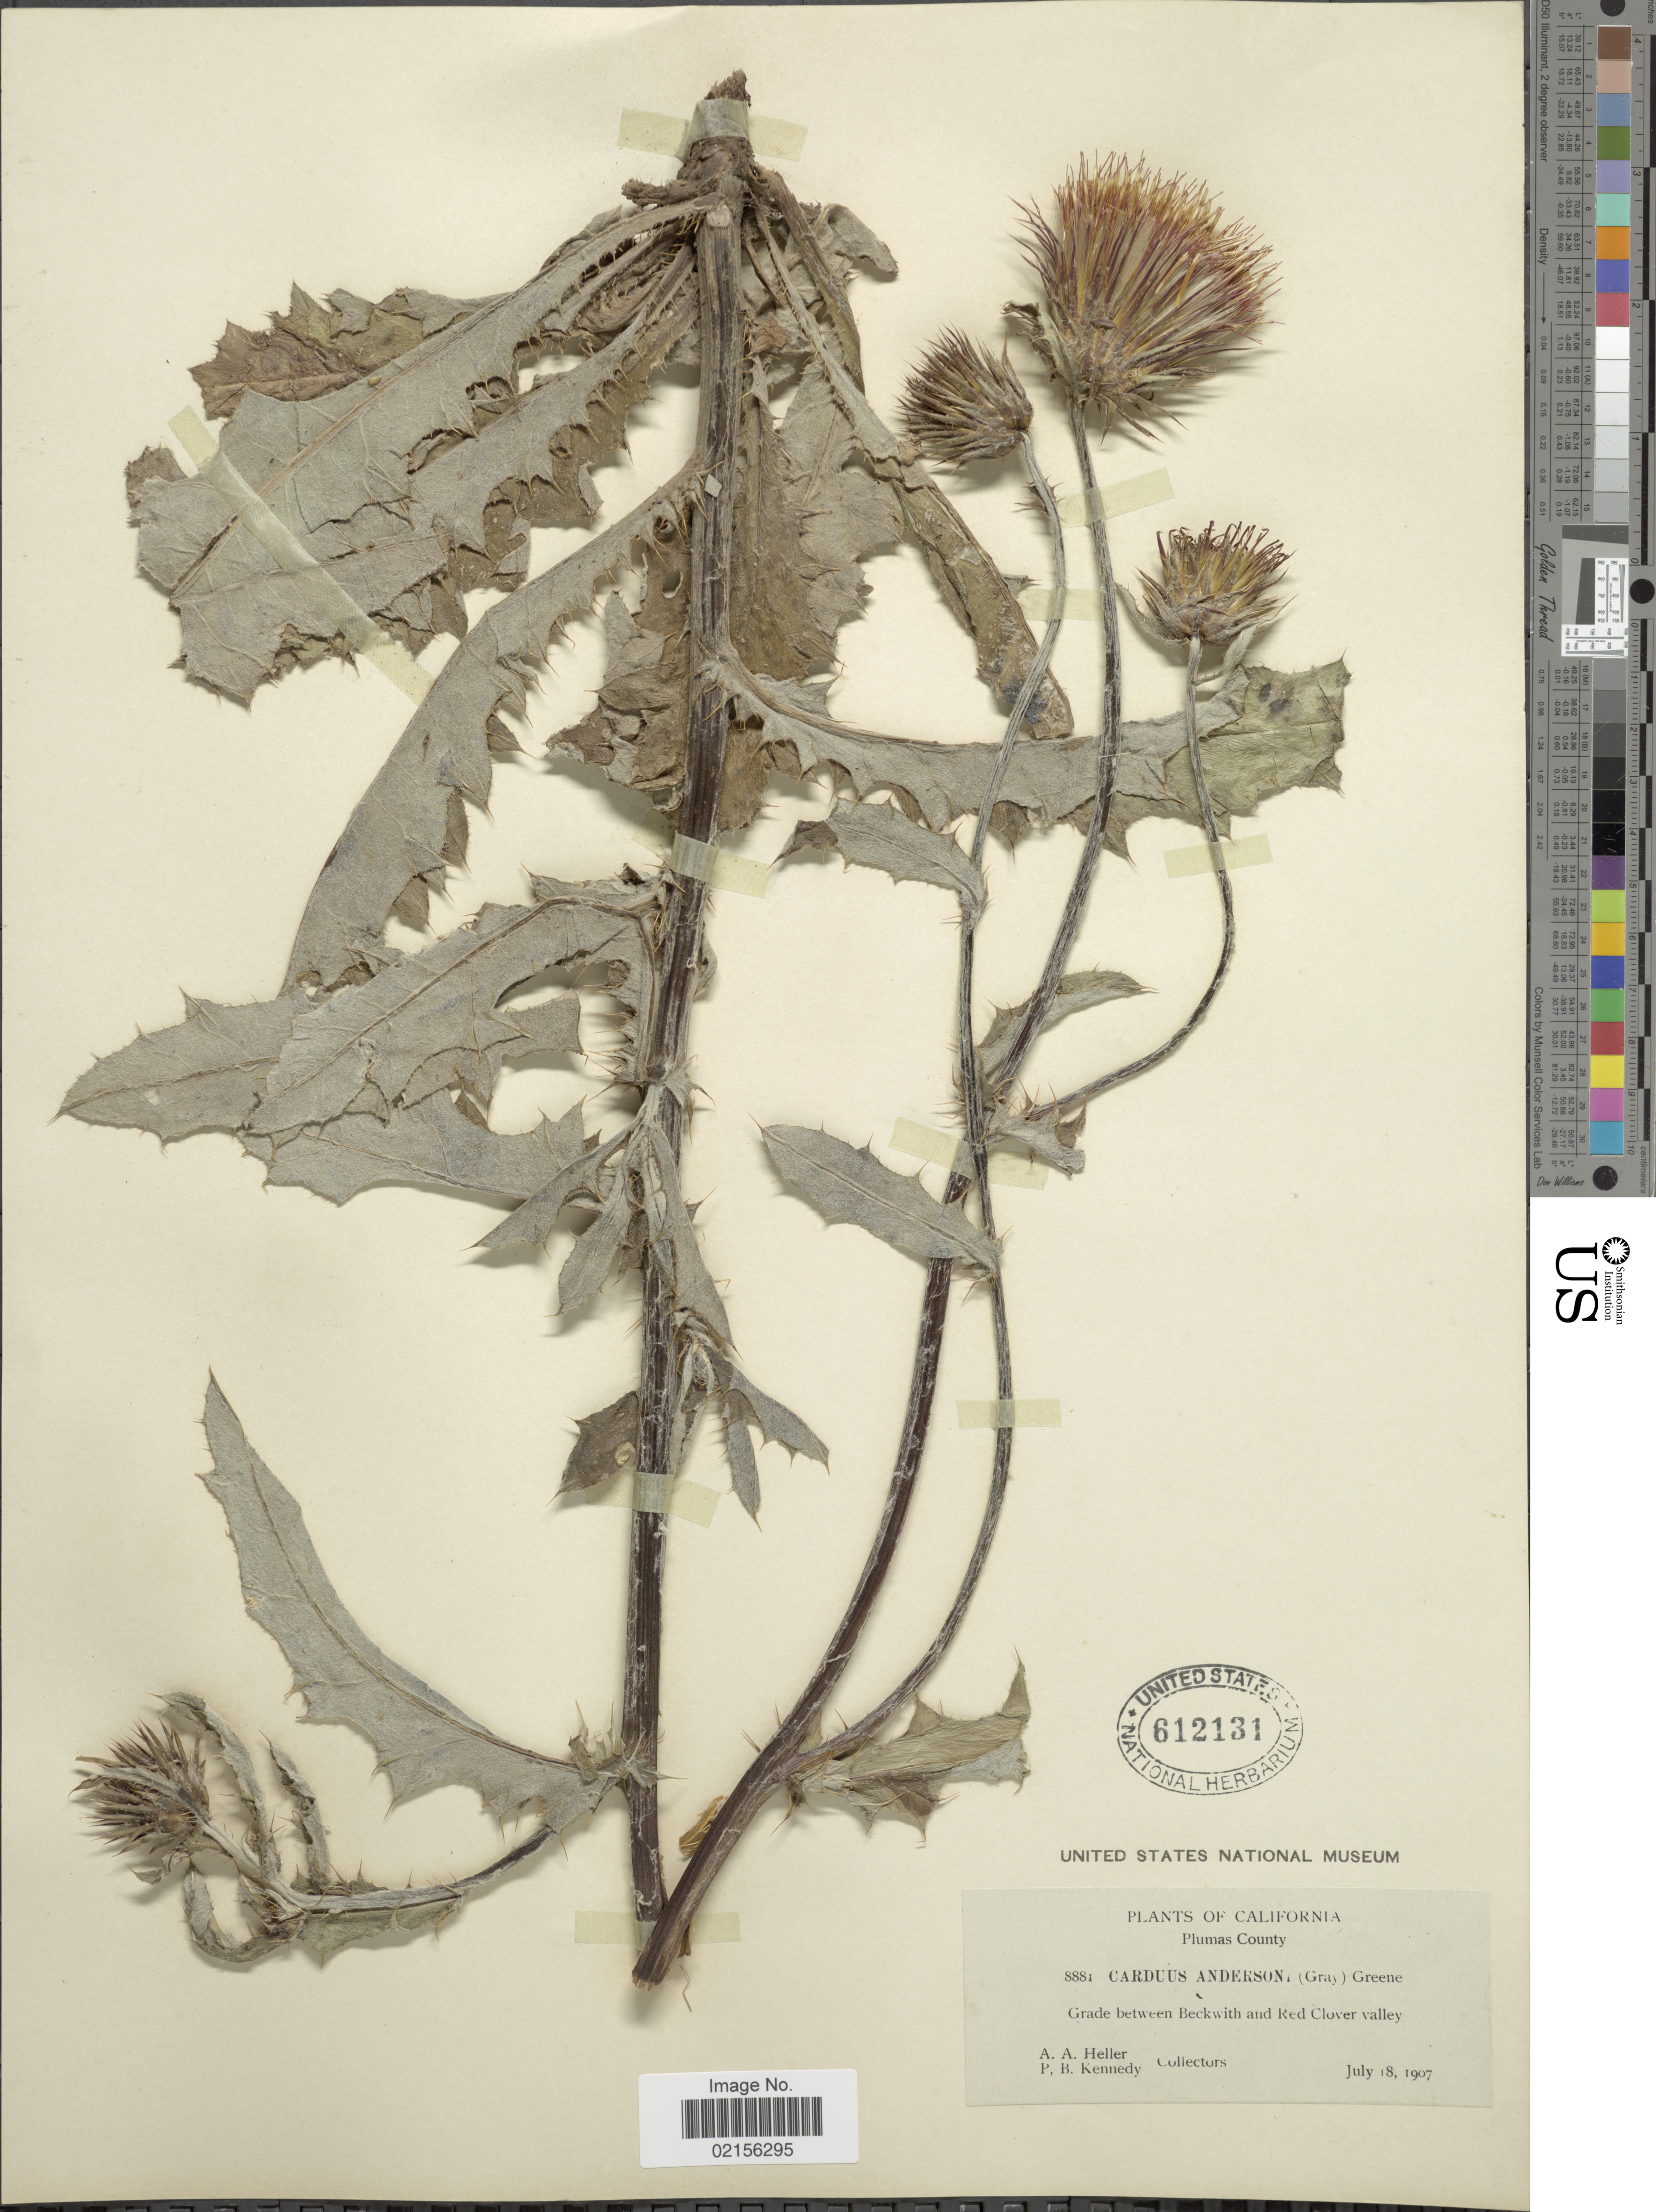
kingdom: Plantae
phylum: Tracheophyta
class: Magnoliopsida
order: Asterales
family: Asteraceae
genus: Cirsium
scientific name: Cirsium andersonii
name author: (A. Gray) Petr.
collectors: A. A. Heller & P. B. Kennedy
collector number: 8881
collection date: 1907-07-18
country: United States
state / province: California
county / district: Plumas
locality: Plumas County, Grade between Beckwith and Red Clover valley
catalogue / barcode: US 612131